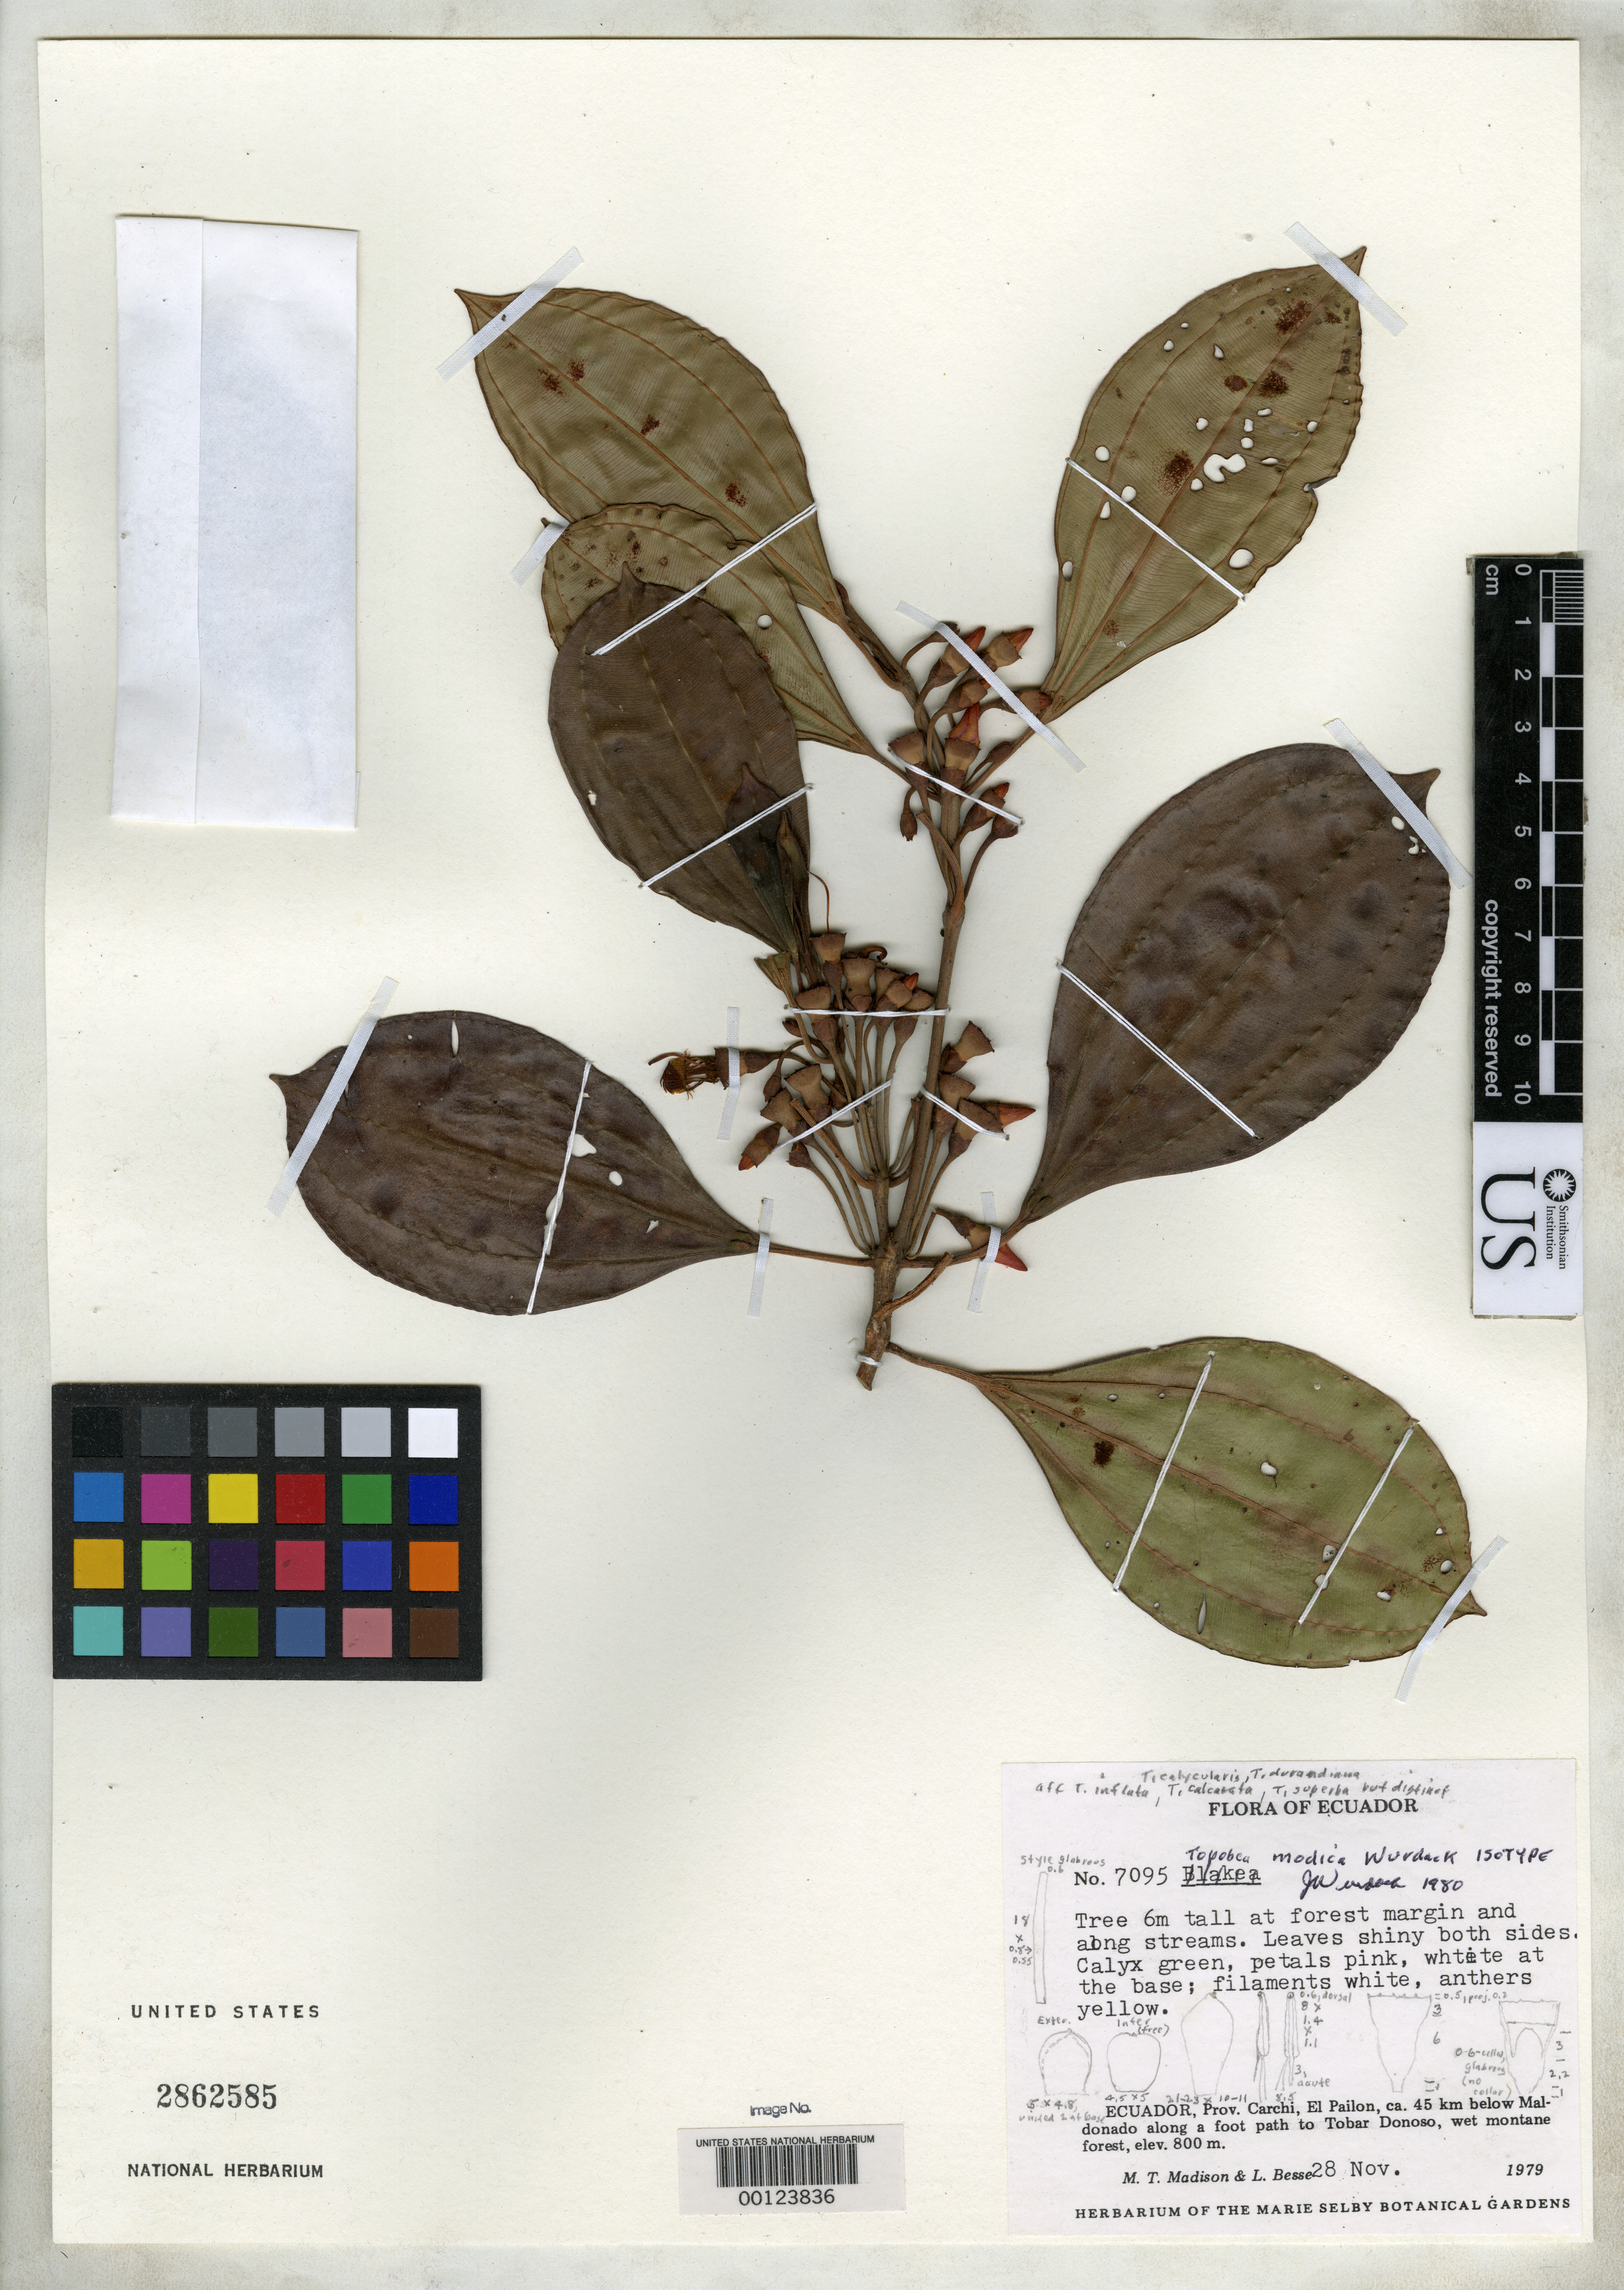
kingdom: Plantae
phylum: Tracheophyta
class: Magnoliopsida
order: Myrtales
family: Melastomataceae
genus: Topobea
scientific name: Topobea modica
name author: Wurdack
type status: Isotype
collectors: M. T. Madison & Libby Besse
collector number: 7095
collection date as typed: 28 Nov 1979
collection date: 1979-11-28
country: Ecuador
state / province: Carchi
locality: El Pailon.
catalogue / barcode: US 2862585